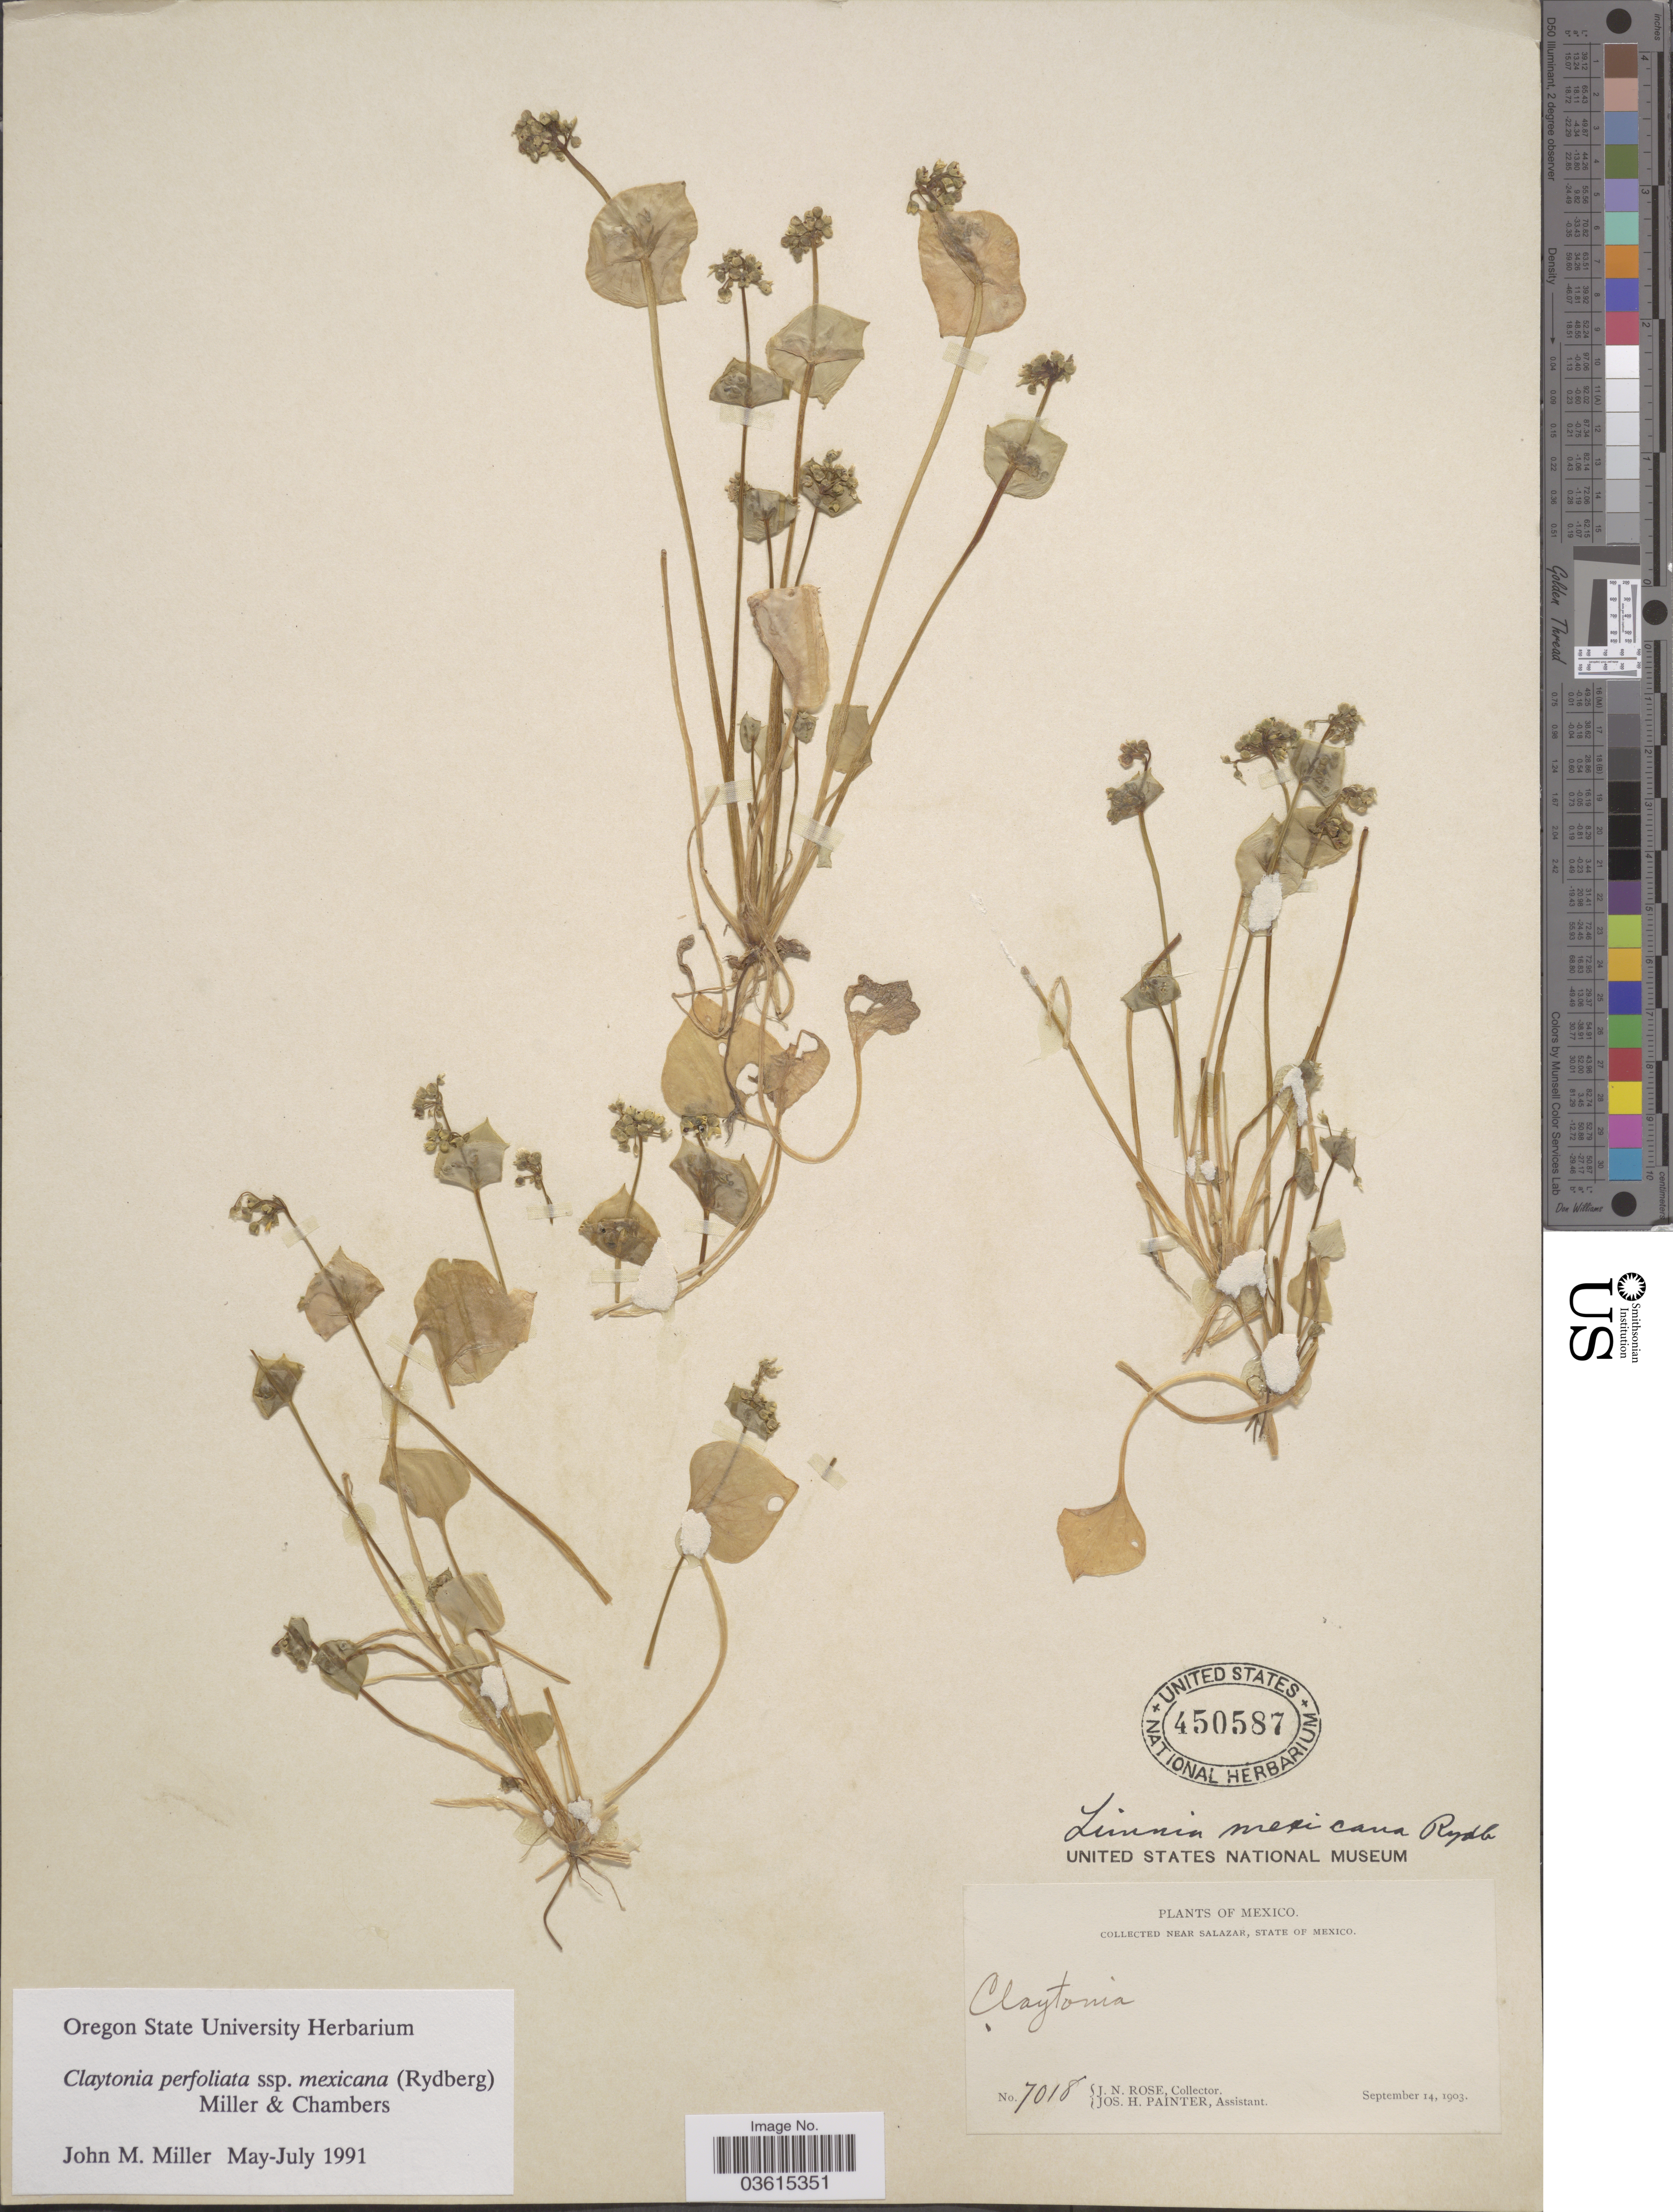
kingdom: Plantae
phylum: Tracheophyta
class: Magnoliopsida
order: Caryophyllales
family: Montiaceae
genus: Claytonia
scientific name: Claytonia perfoliata subsp. mexicana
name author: (Rydb.) Mill. & Chambers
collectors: J. N. Rose & J. H. Painter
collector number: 7018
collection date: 1903-09-14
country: Mexico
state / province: México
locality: Near Salazar.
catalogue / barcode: US 450587